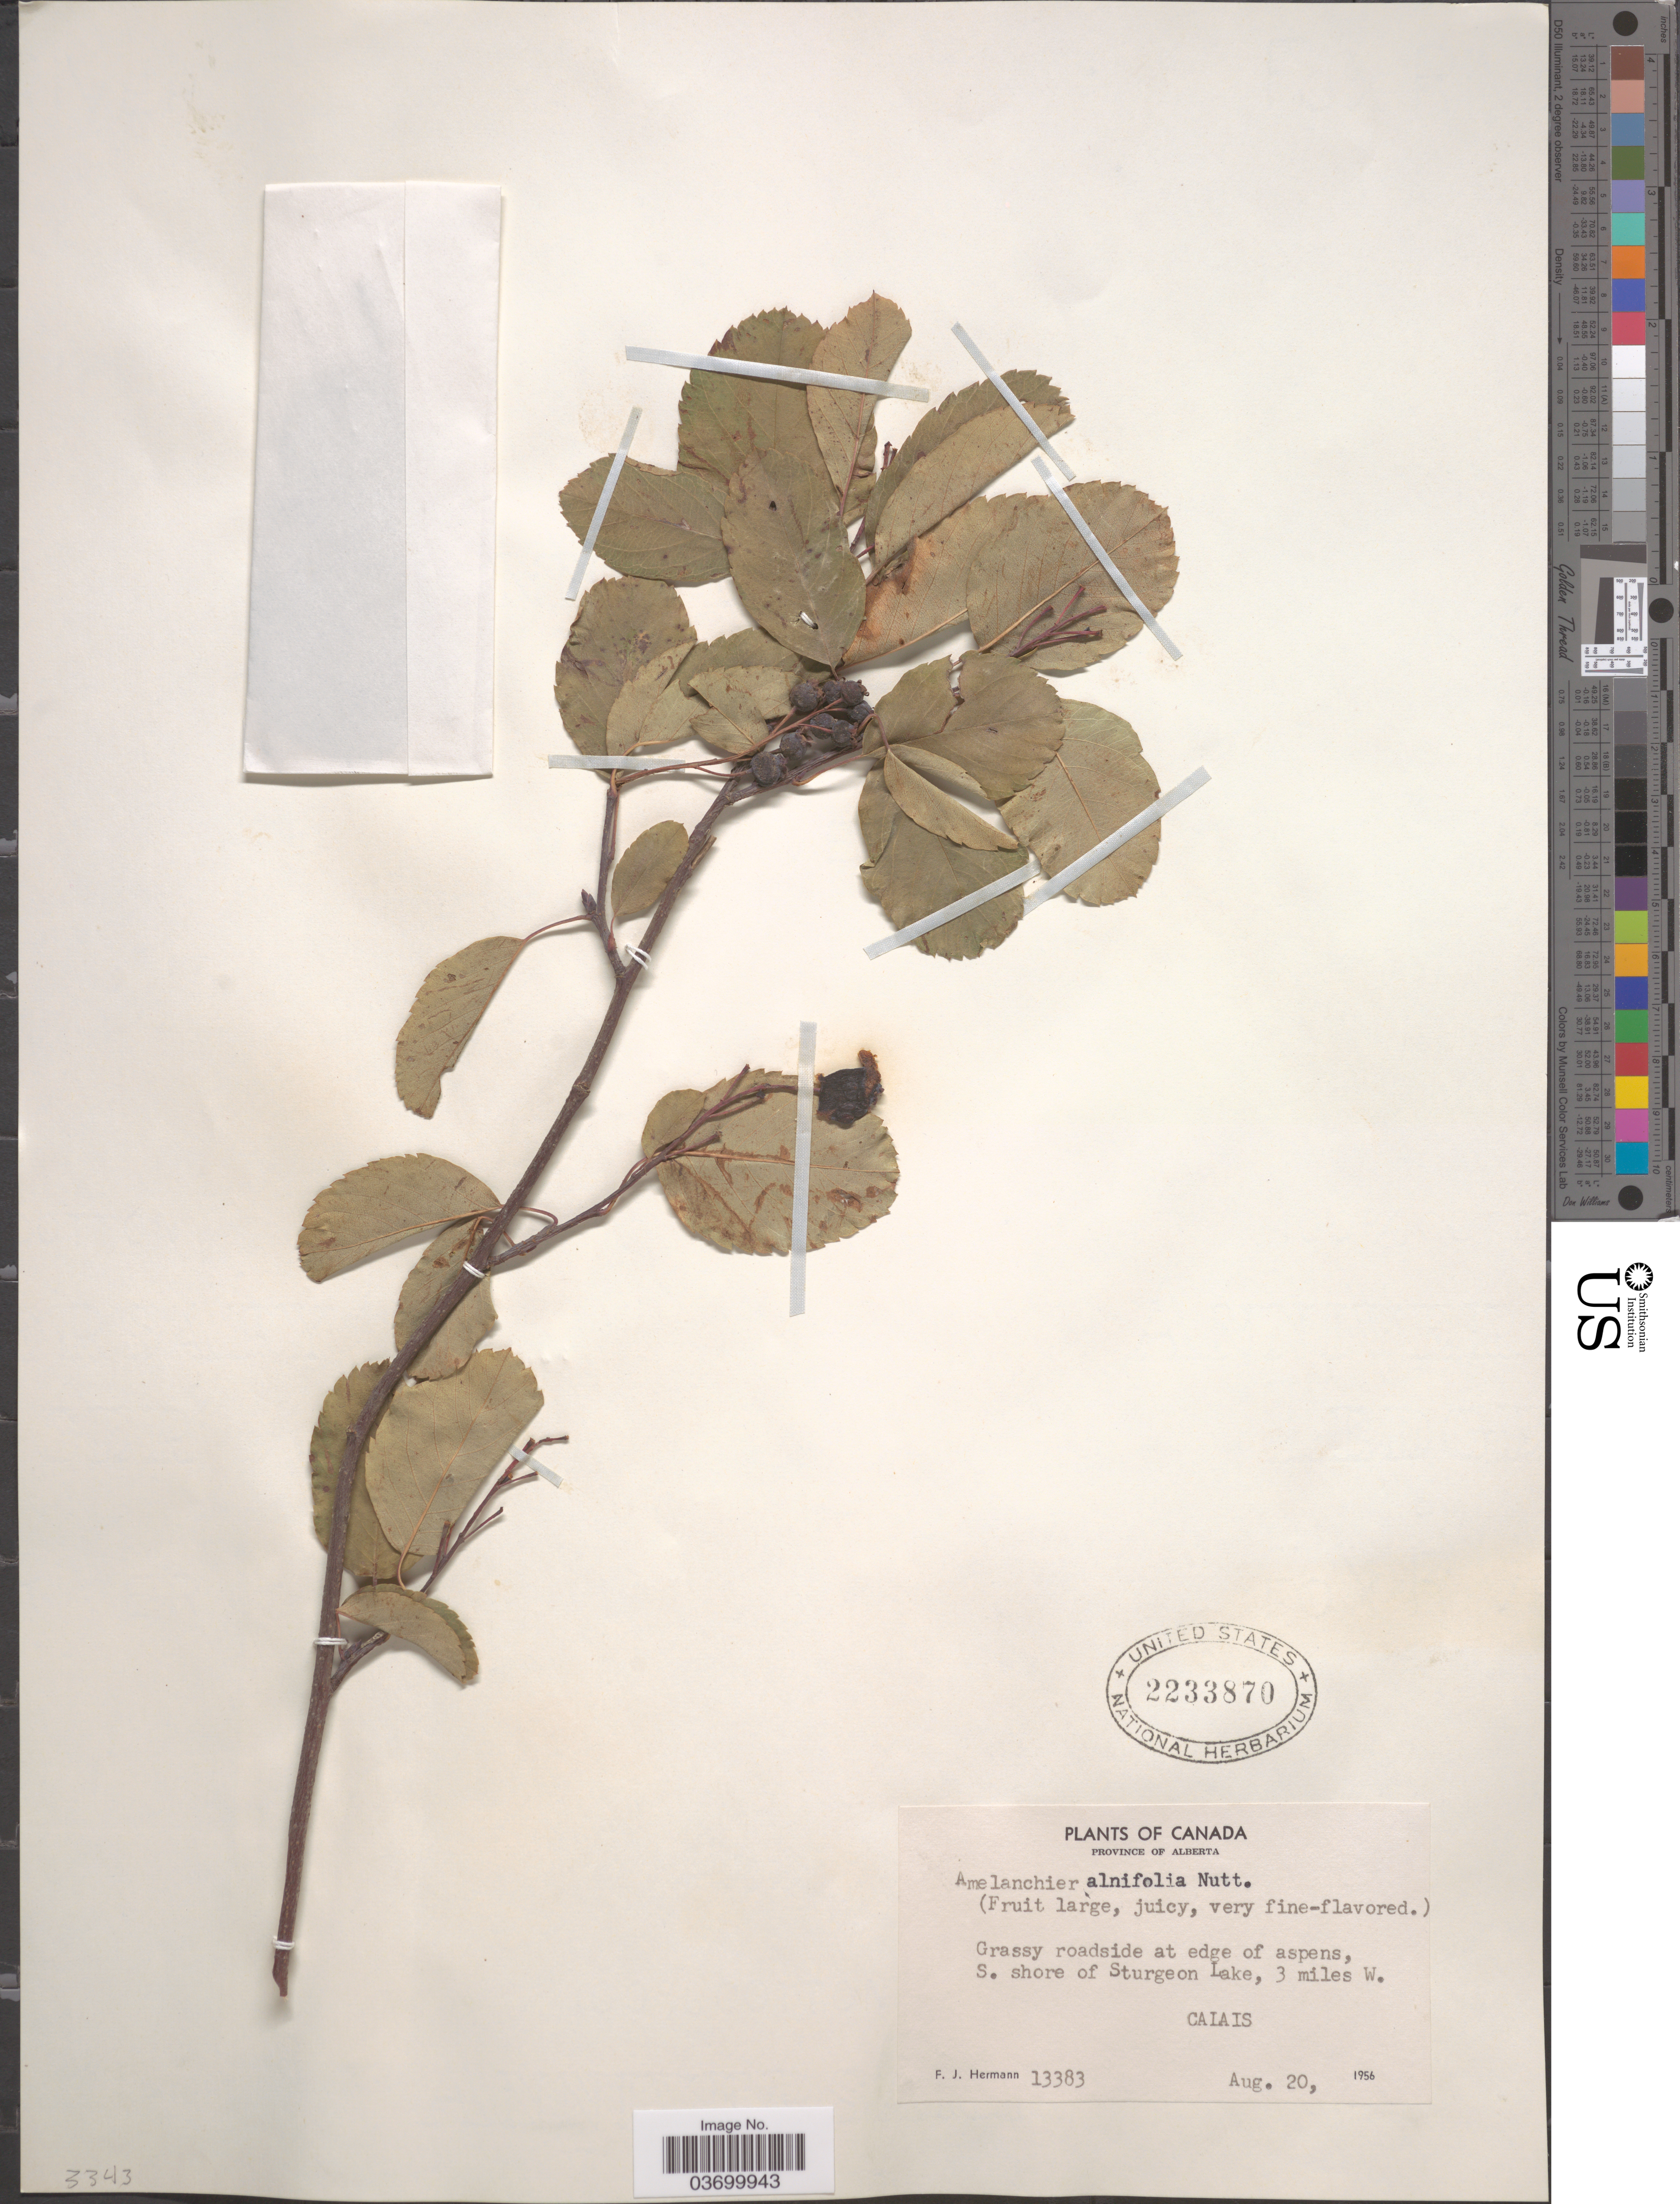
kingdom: Plantae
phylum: Tracheophyta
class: Magnoliopsida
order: Rosales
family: Rosaceae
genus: Amelanchier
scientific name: Amelanchier alnifolia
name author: (Nutt.) Nutt. ex M. Roem.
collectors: F. J. Hermann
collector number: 13383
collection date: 1956-08-20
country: Canada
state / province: Alberta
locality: Grassy roadside at edge of aspens, S. shore of Sturgeon Lake, 3 miles W. Calais.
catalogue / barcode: US 2233870